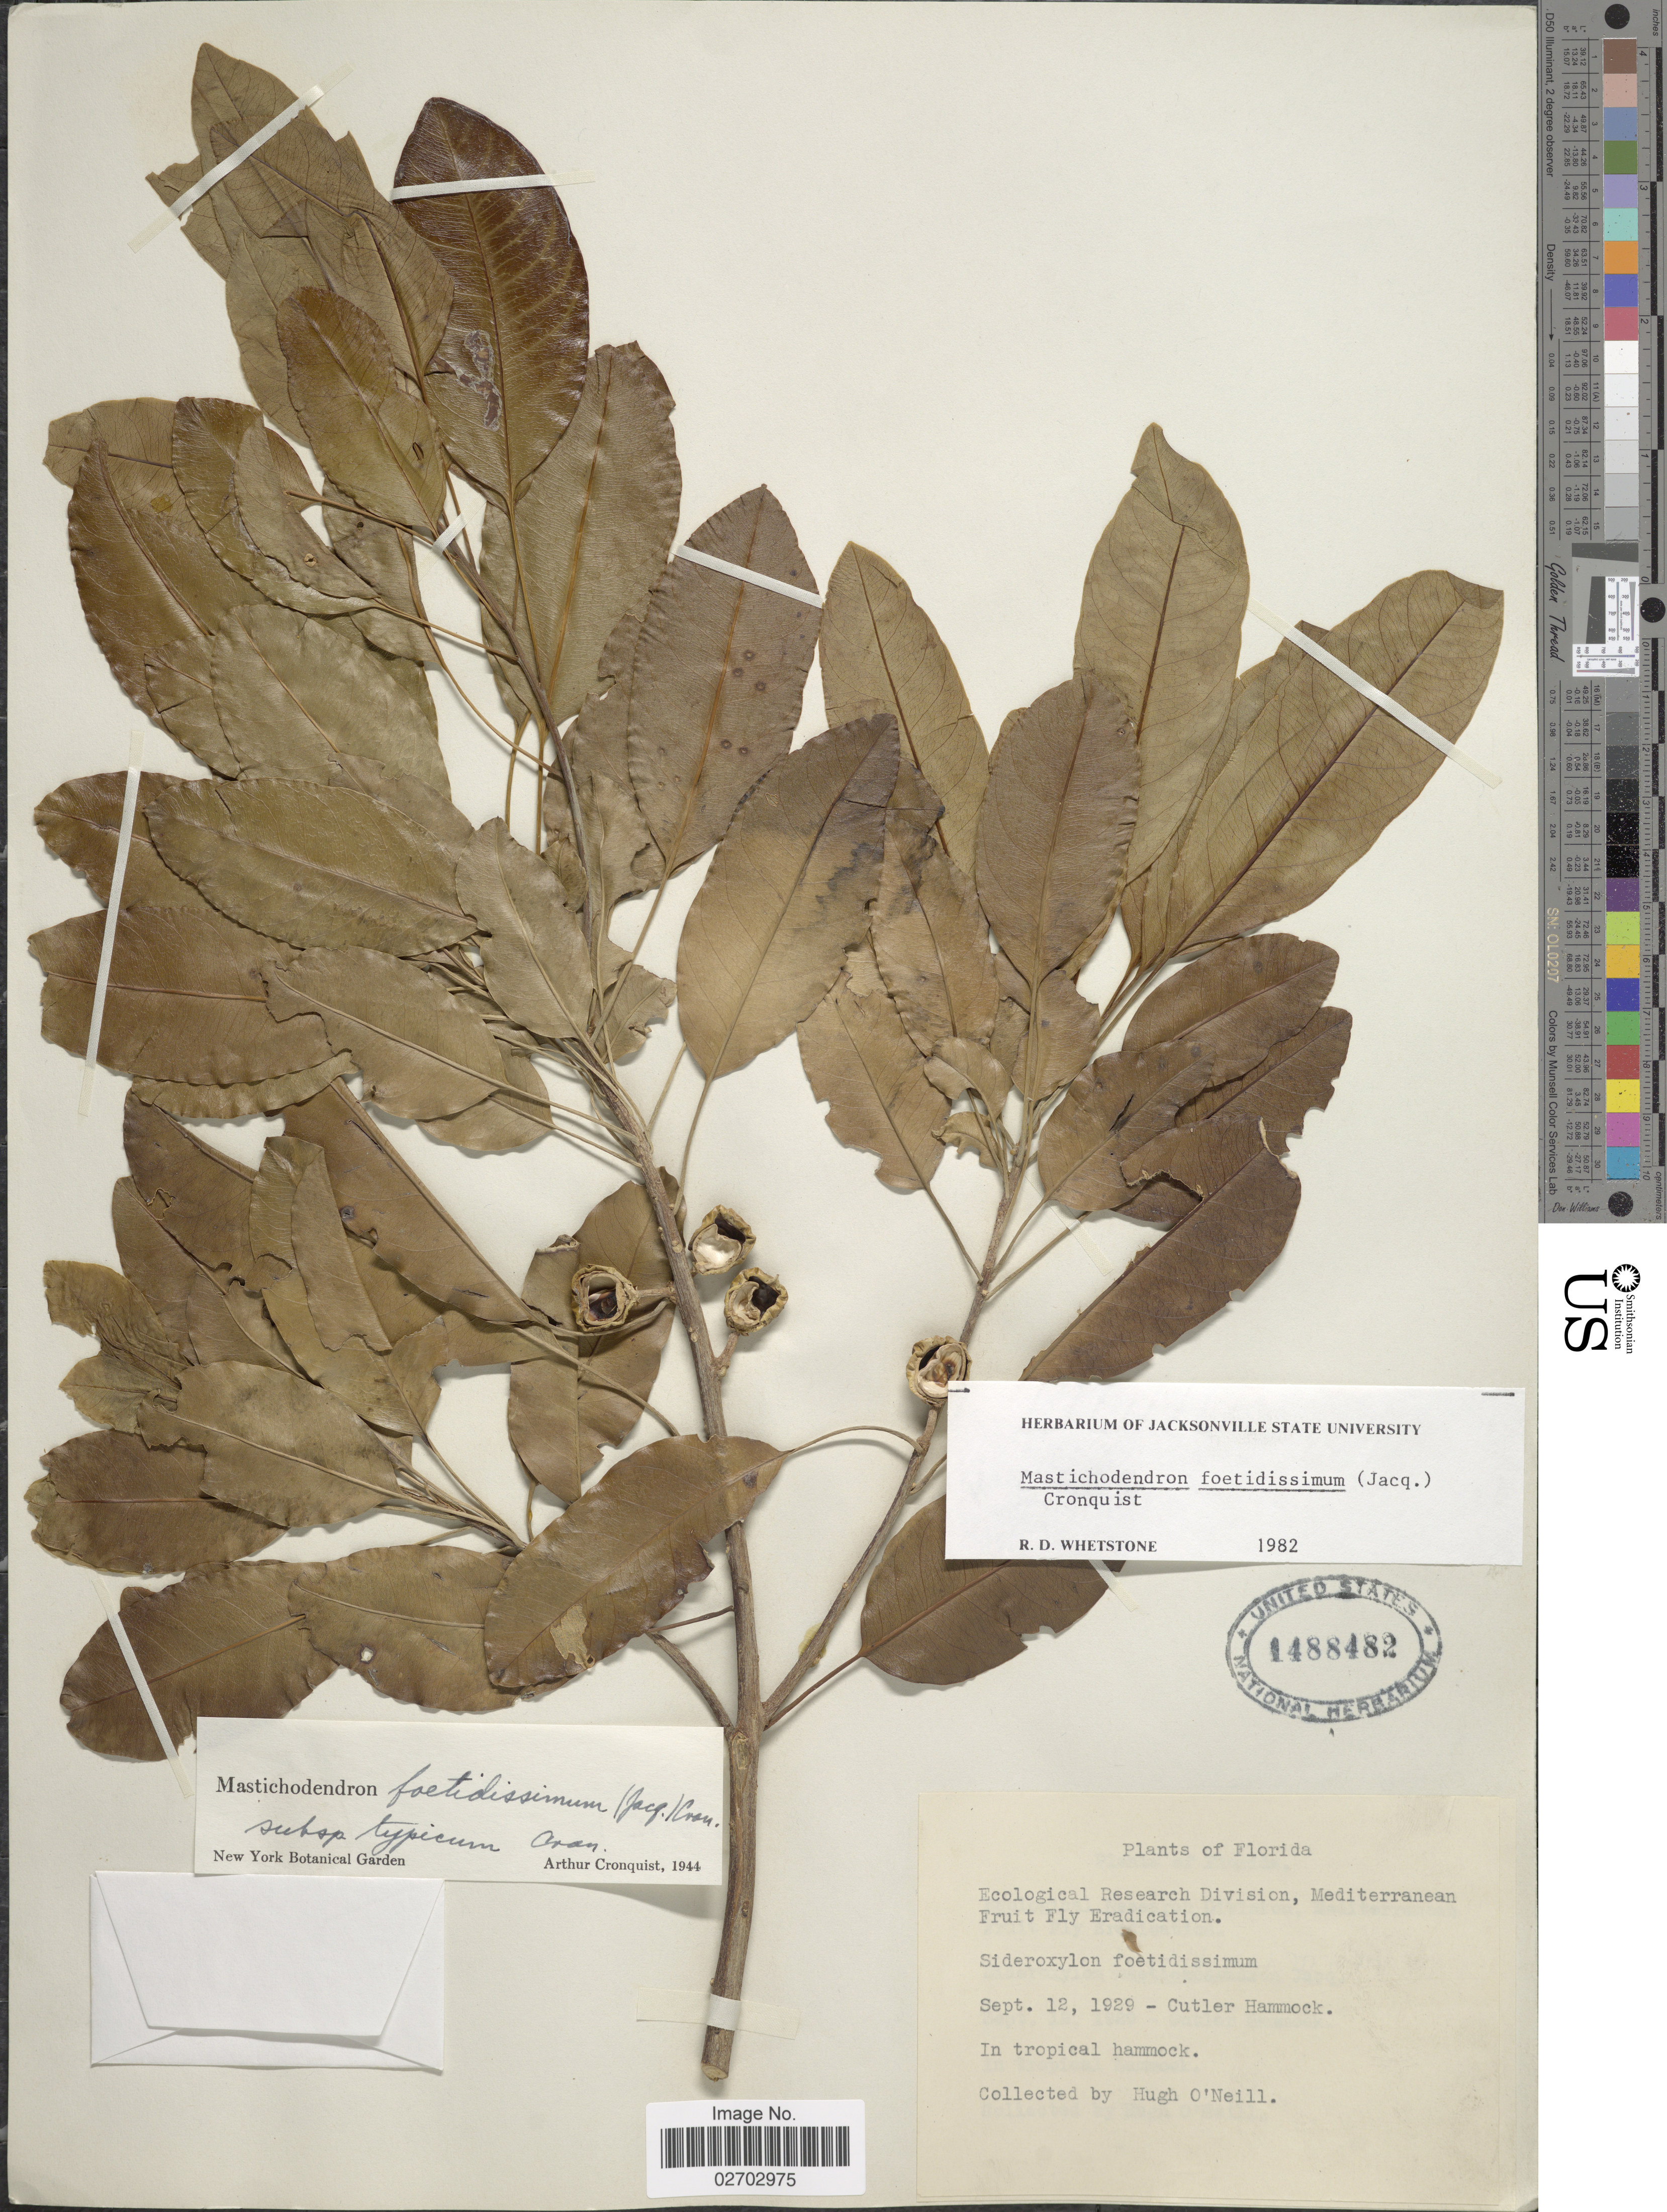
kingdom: Plantae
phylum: Tracheophyta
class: Magnoliopsida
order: Ericales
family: Sapotaceae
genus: Sideroxylon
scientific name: Sideroxylon foetidissimum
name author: Jacq.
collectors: H. O'Neill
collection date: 1929-09-12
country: United States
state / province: Florida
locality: Cutler Hammock, in tropical hammock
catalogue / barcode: US 1488482